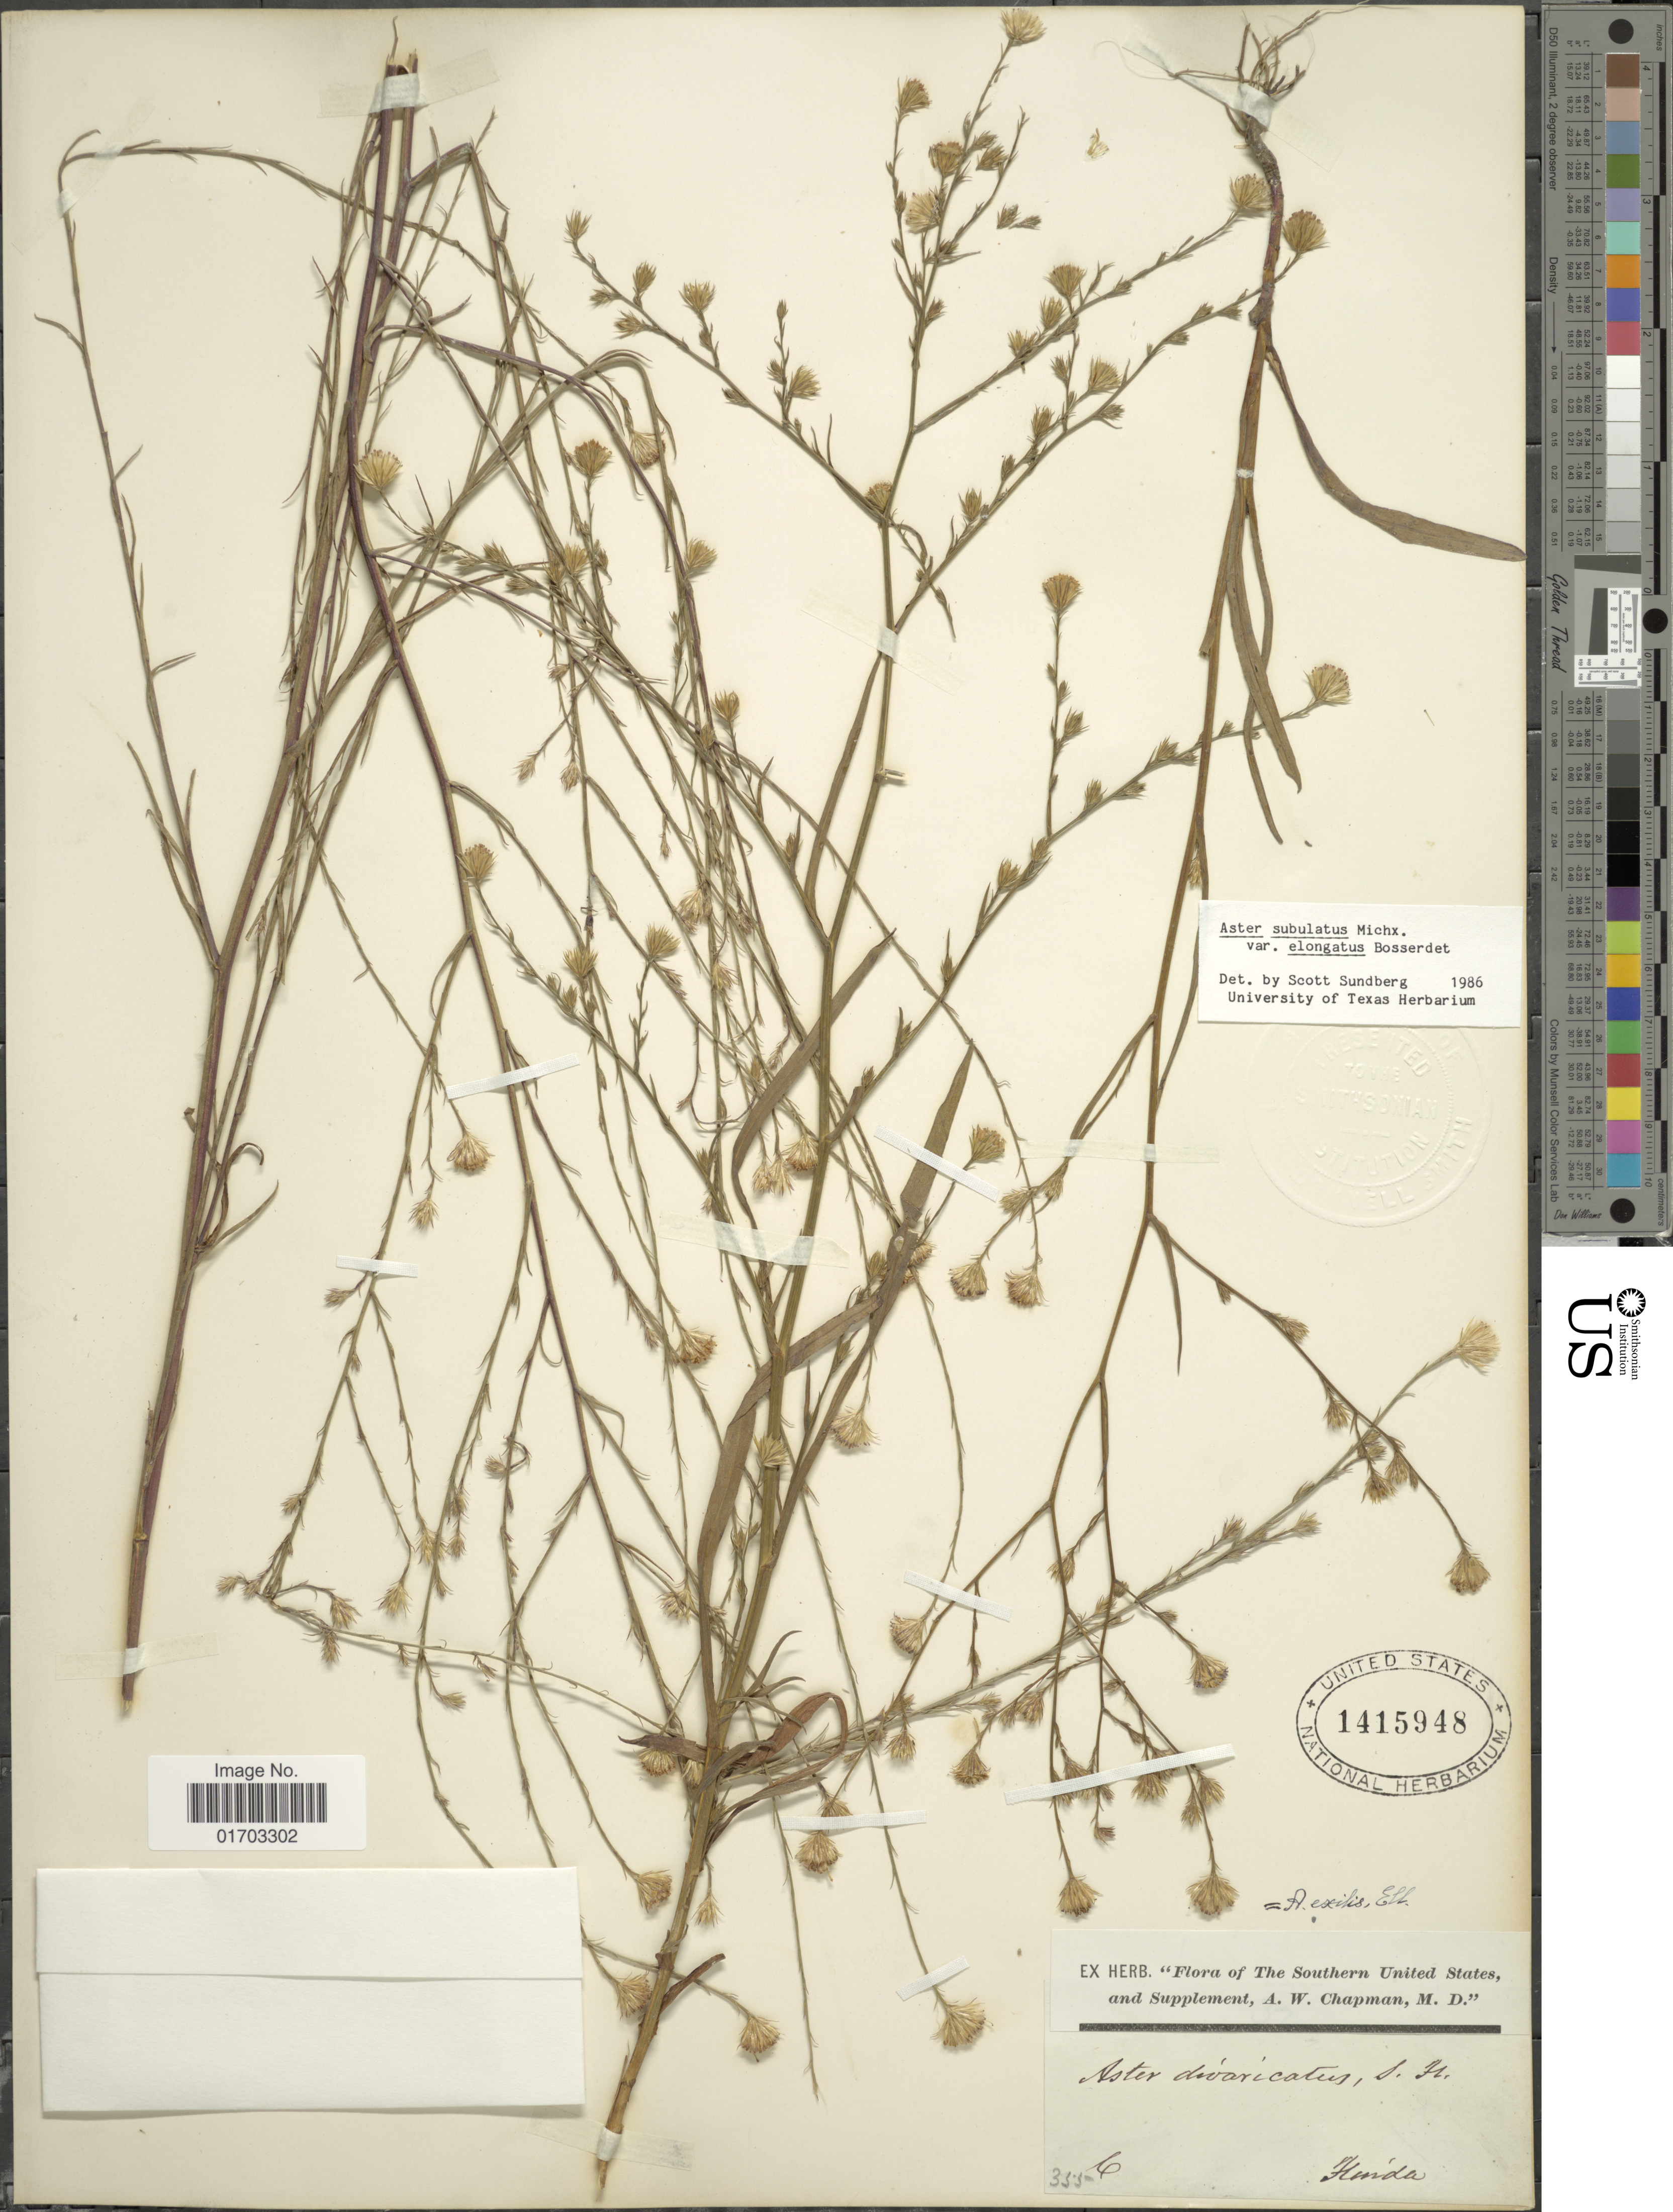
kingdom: Plantae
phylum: Tracheophyta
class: Magnoliopsida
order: Asterales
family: Asteraceae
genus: Symphyotrichum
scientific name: Symphyotrichum bahamense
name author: (Britton) G.L. Nesom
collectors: A. W. Chapman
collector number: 355C*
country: United States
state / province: Florida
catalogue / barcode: US 1415948